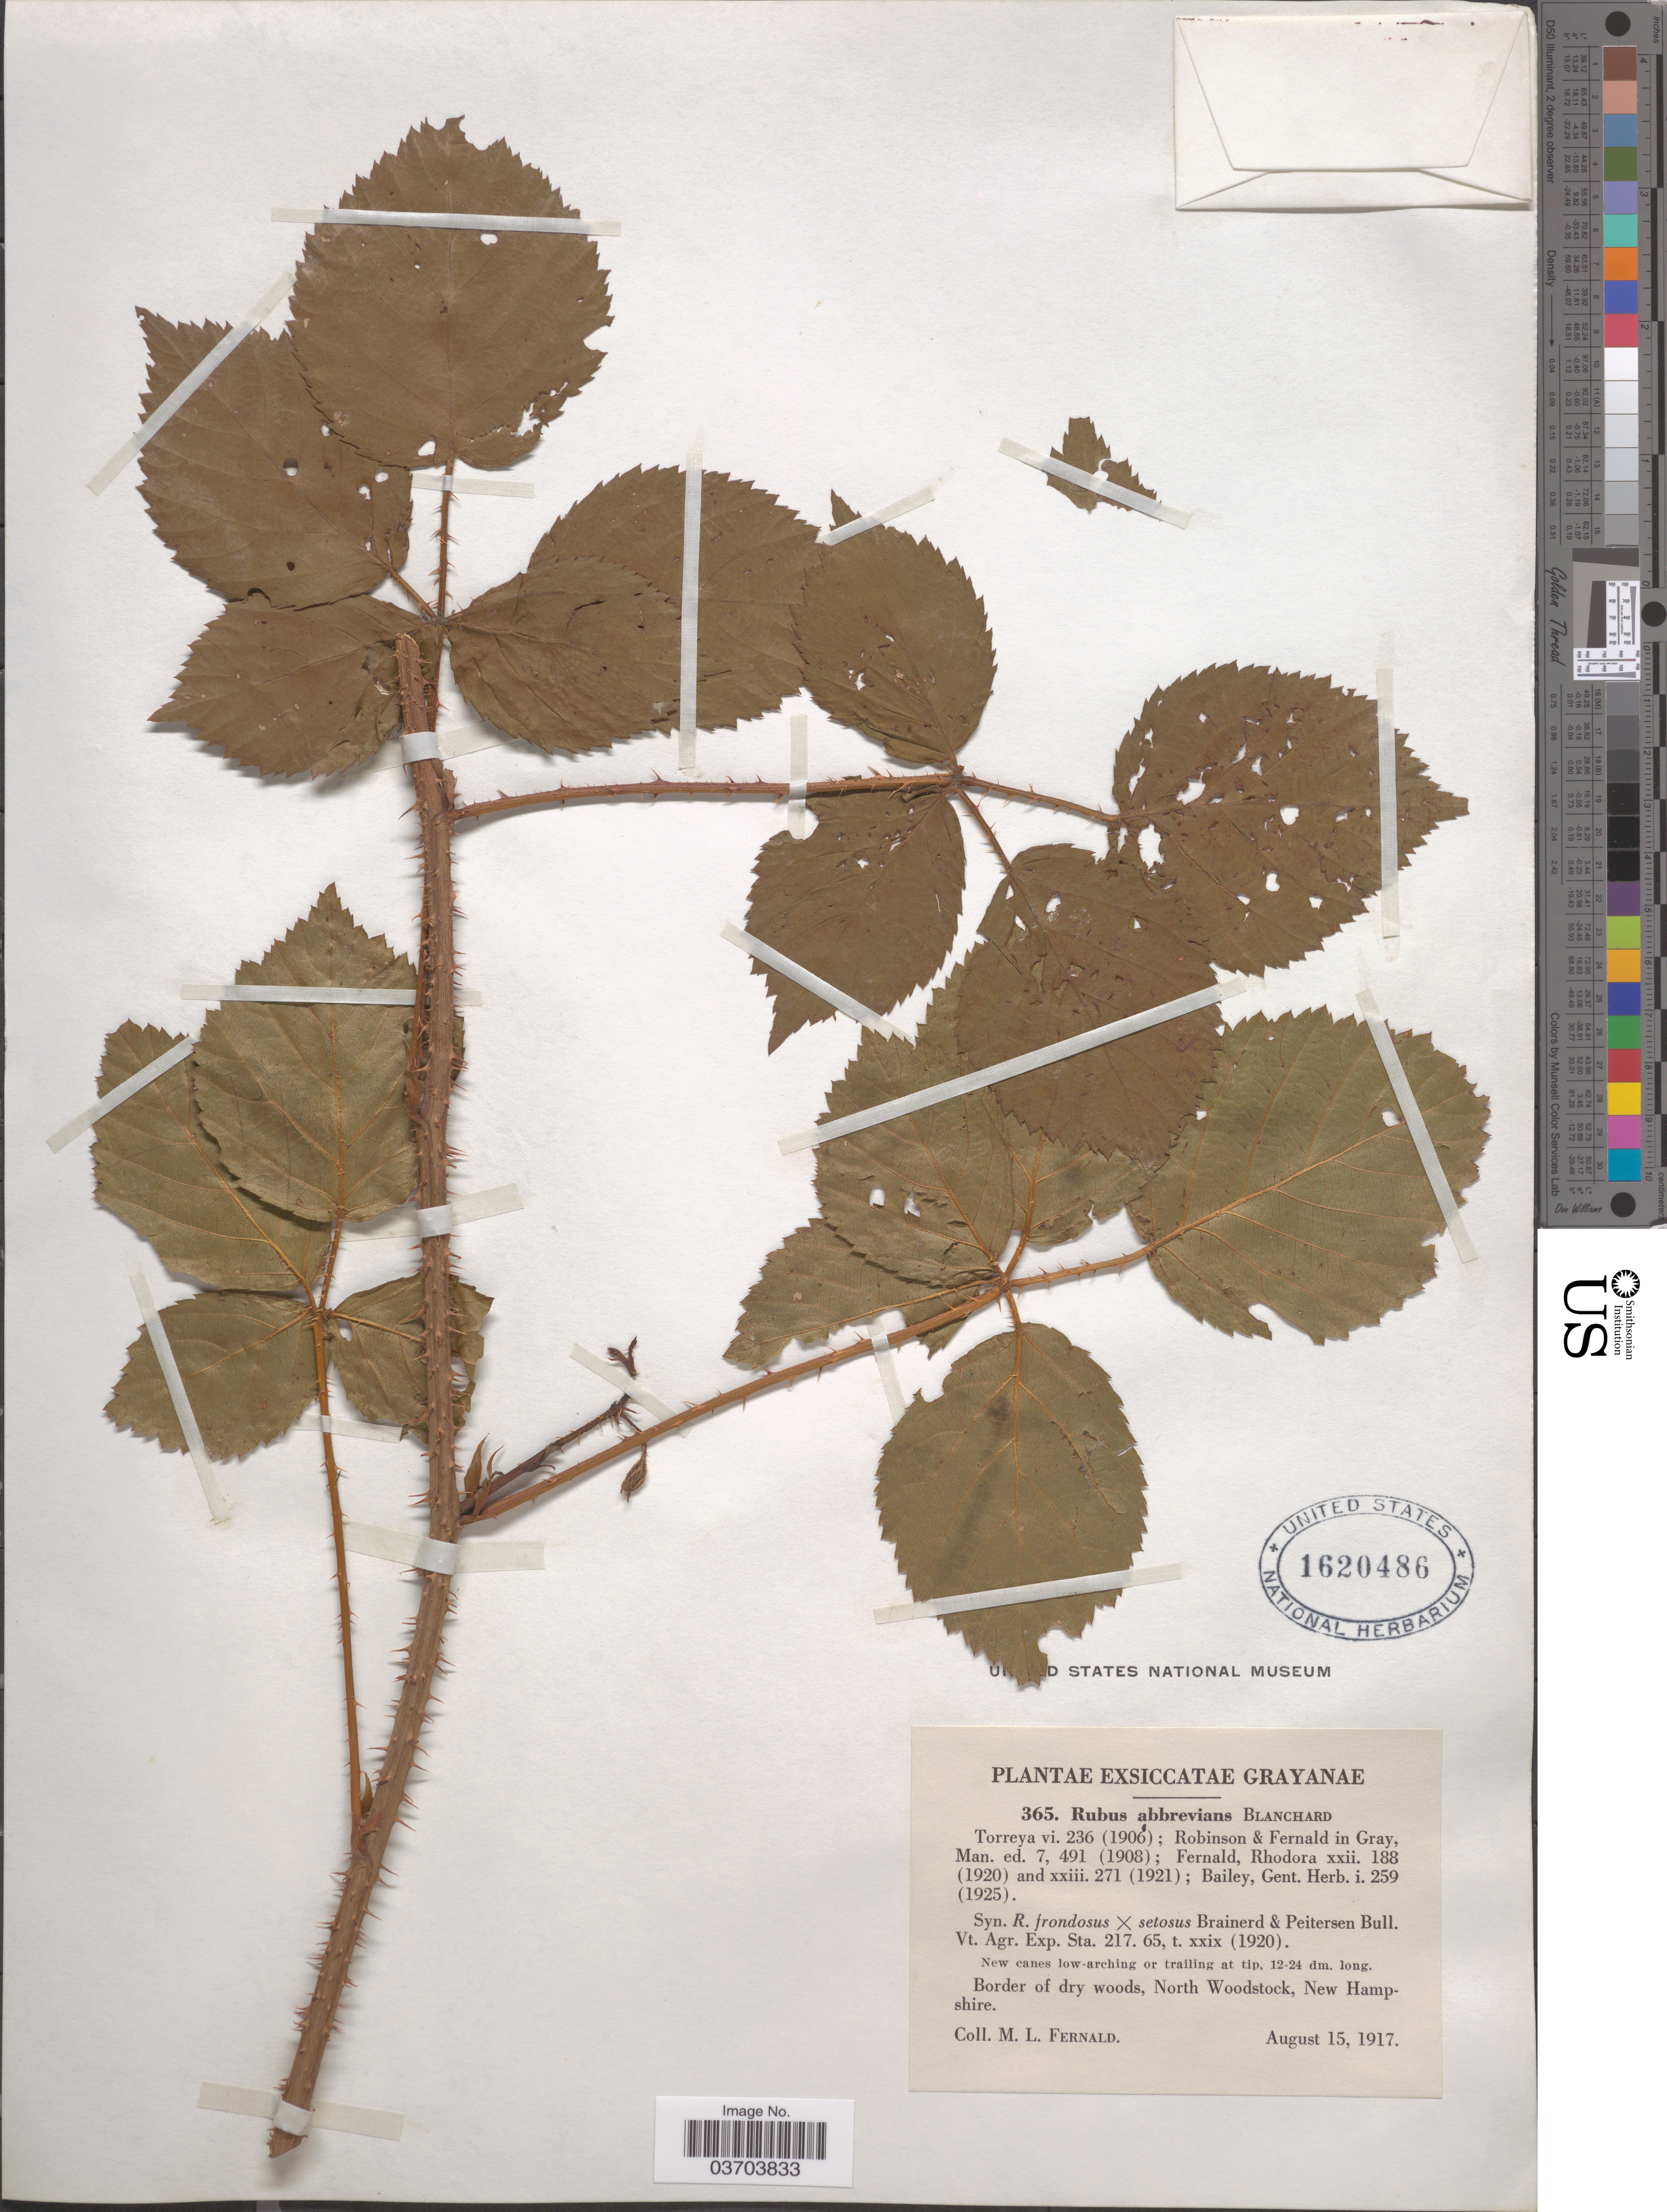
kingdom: Plantae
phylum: Tracheophyta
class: Magnoliopsida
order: Rosales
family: Rosaceae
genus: Rubus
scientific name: Rubus abbrevians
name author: Blanch.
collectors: M. L. Fernald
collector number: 365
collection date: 1917-08-15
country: United States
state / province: New Hampshire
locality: Border of dry woods, North Woodstock.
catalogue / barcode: US 1620486